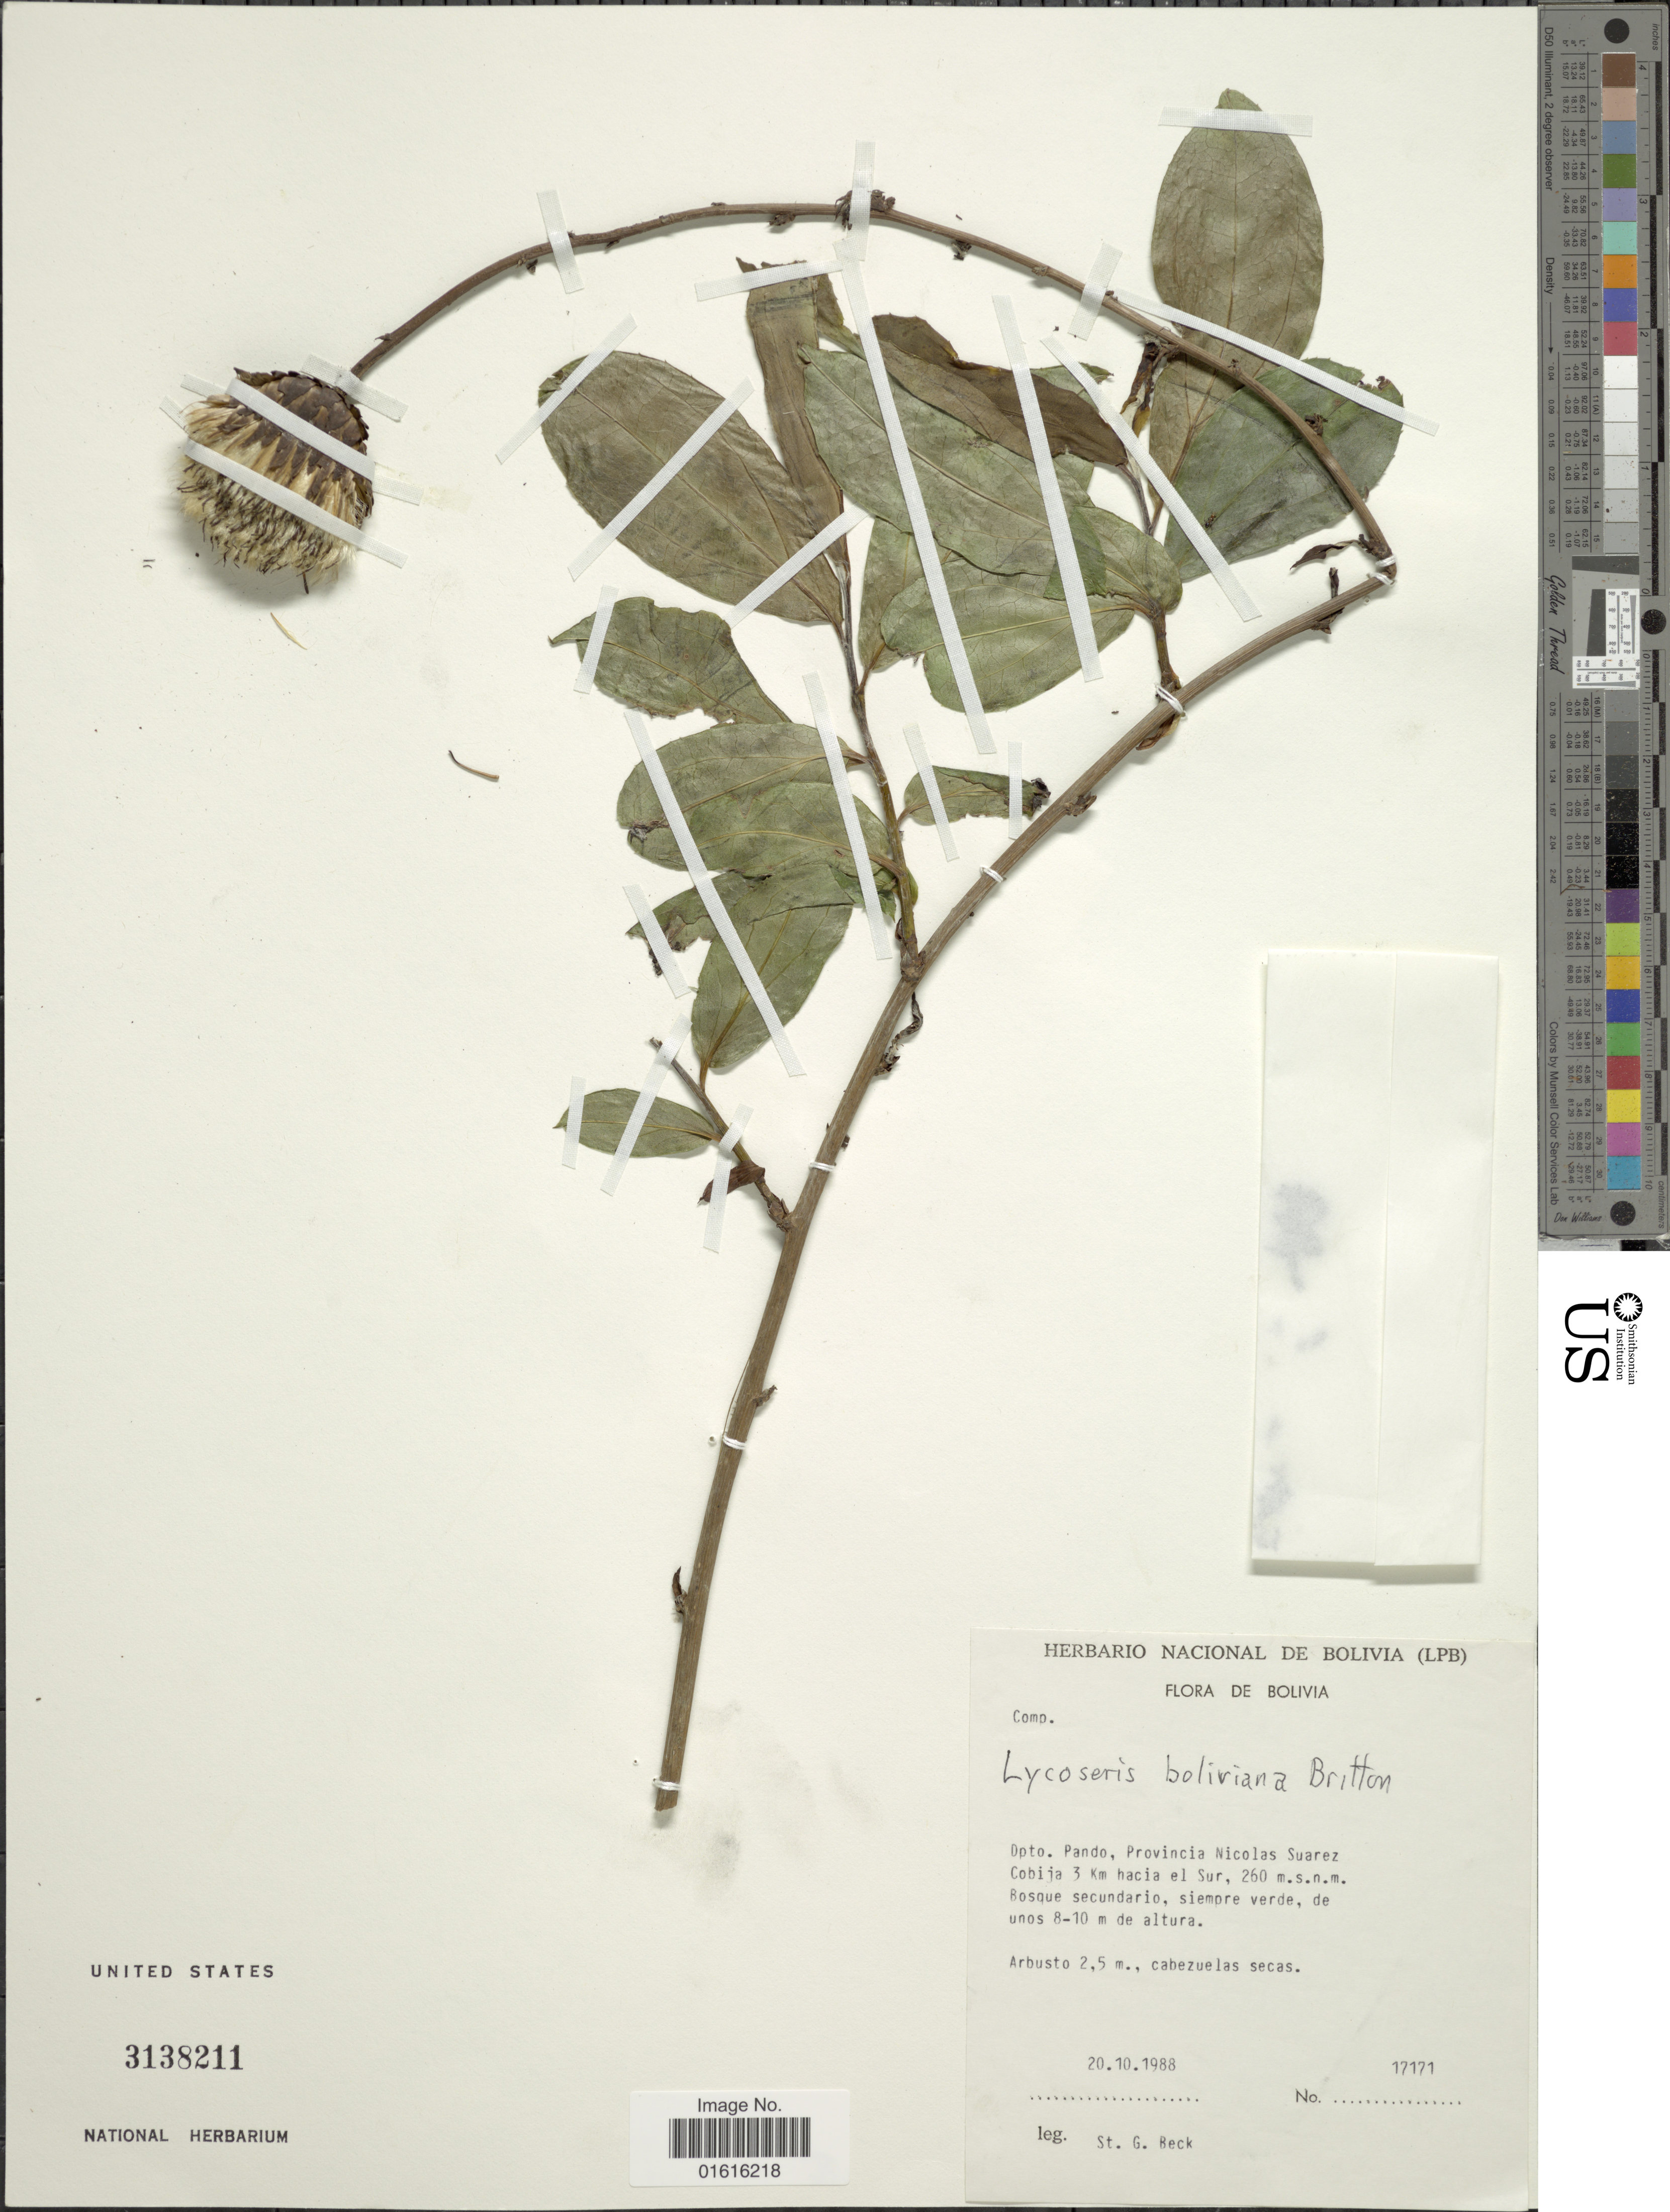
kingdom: Plantae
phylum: Tracheophyta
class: Magnoliopsida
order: Asterales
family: Asteraceae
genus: Lycoseris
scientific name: Lycoseris boliviana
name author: Britton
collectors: S. G. Beck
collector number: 17171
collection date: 1988-10-20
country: Bolivia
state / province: Pando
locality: Dpto. Pando, Provincia Nicolas Suarez Cobija 3 Km hacia el Sur.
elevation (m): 260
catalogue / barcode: US 3138211